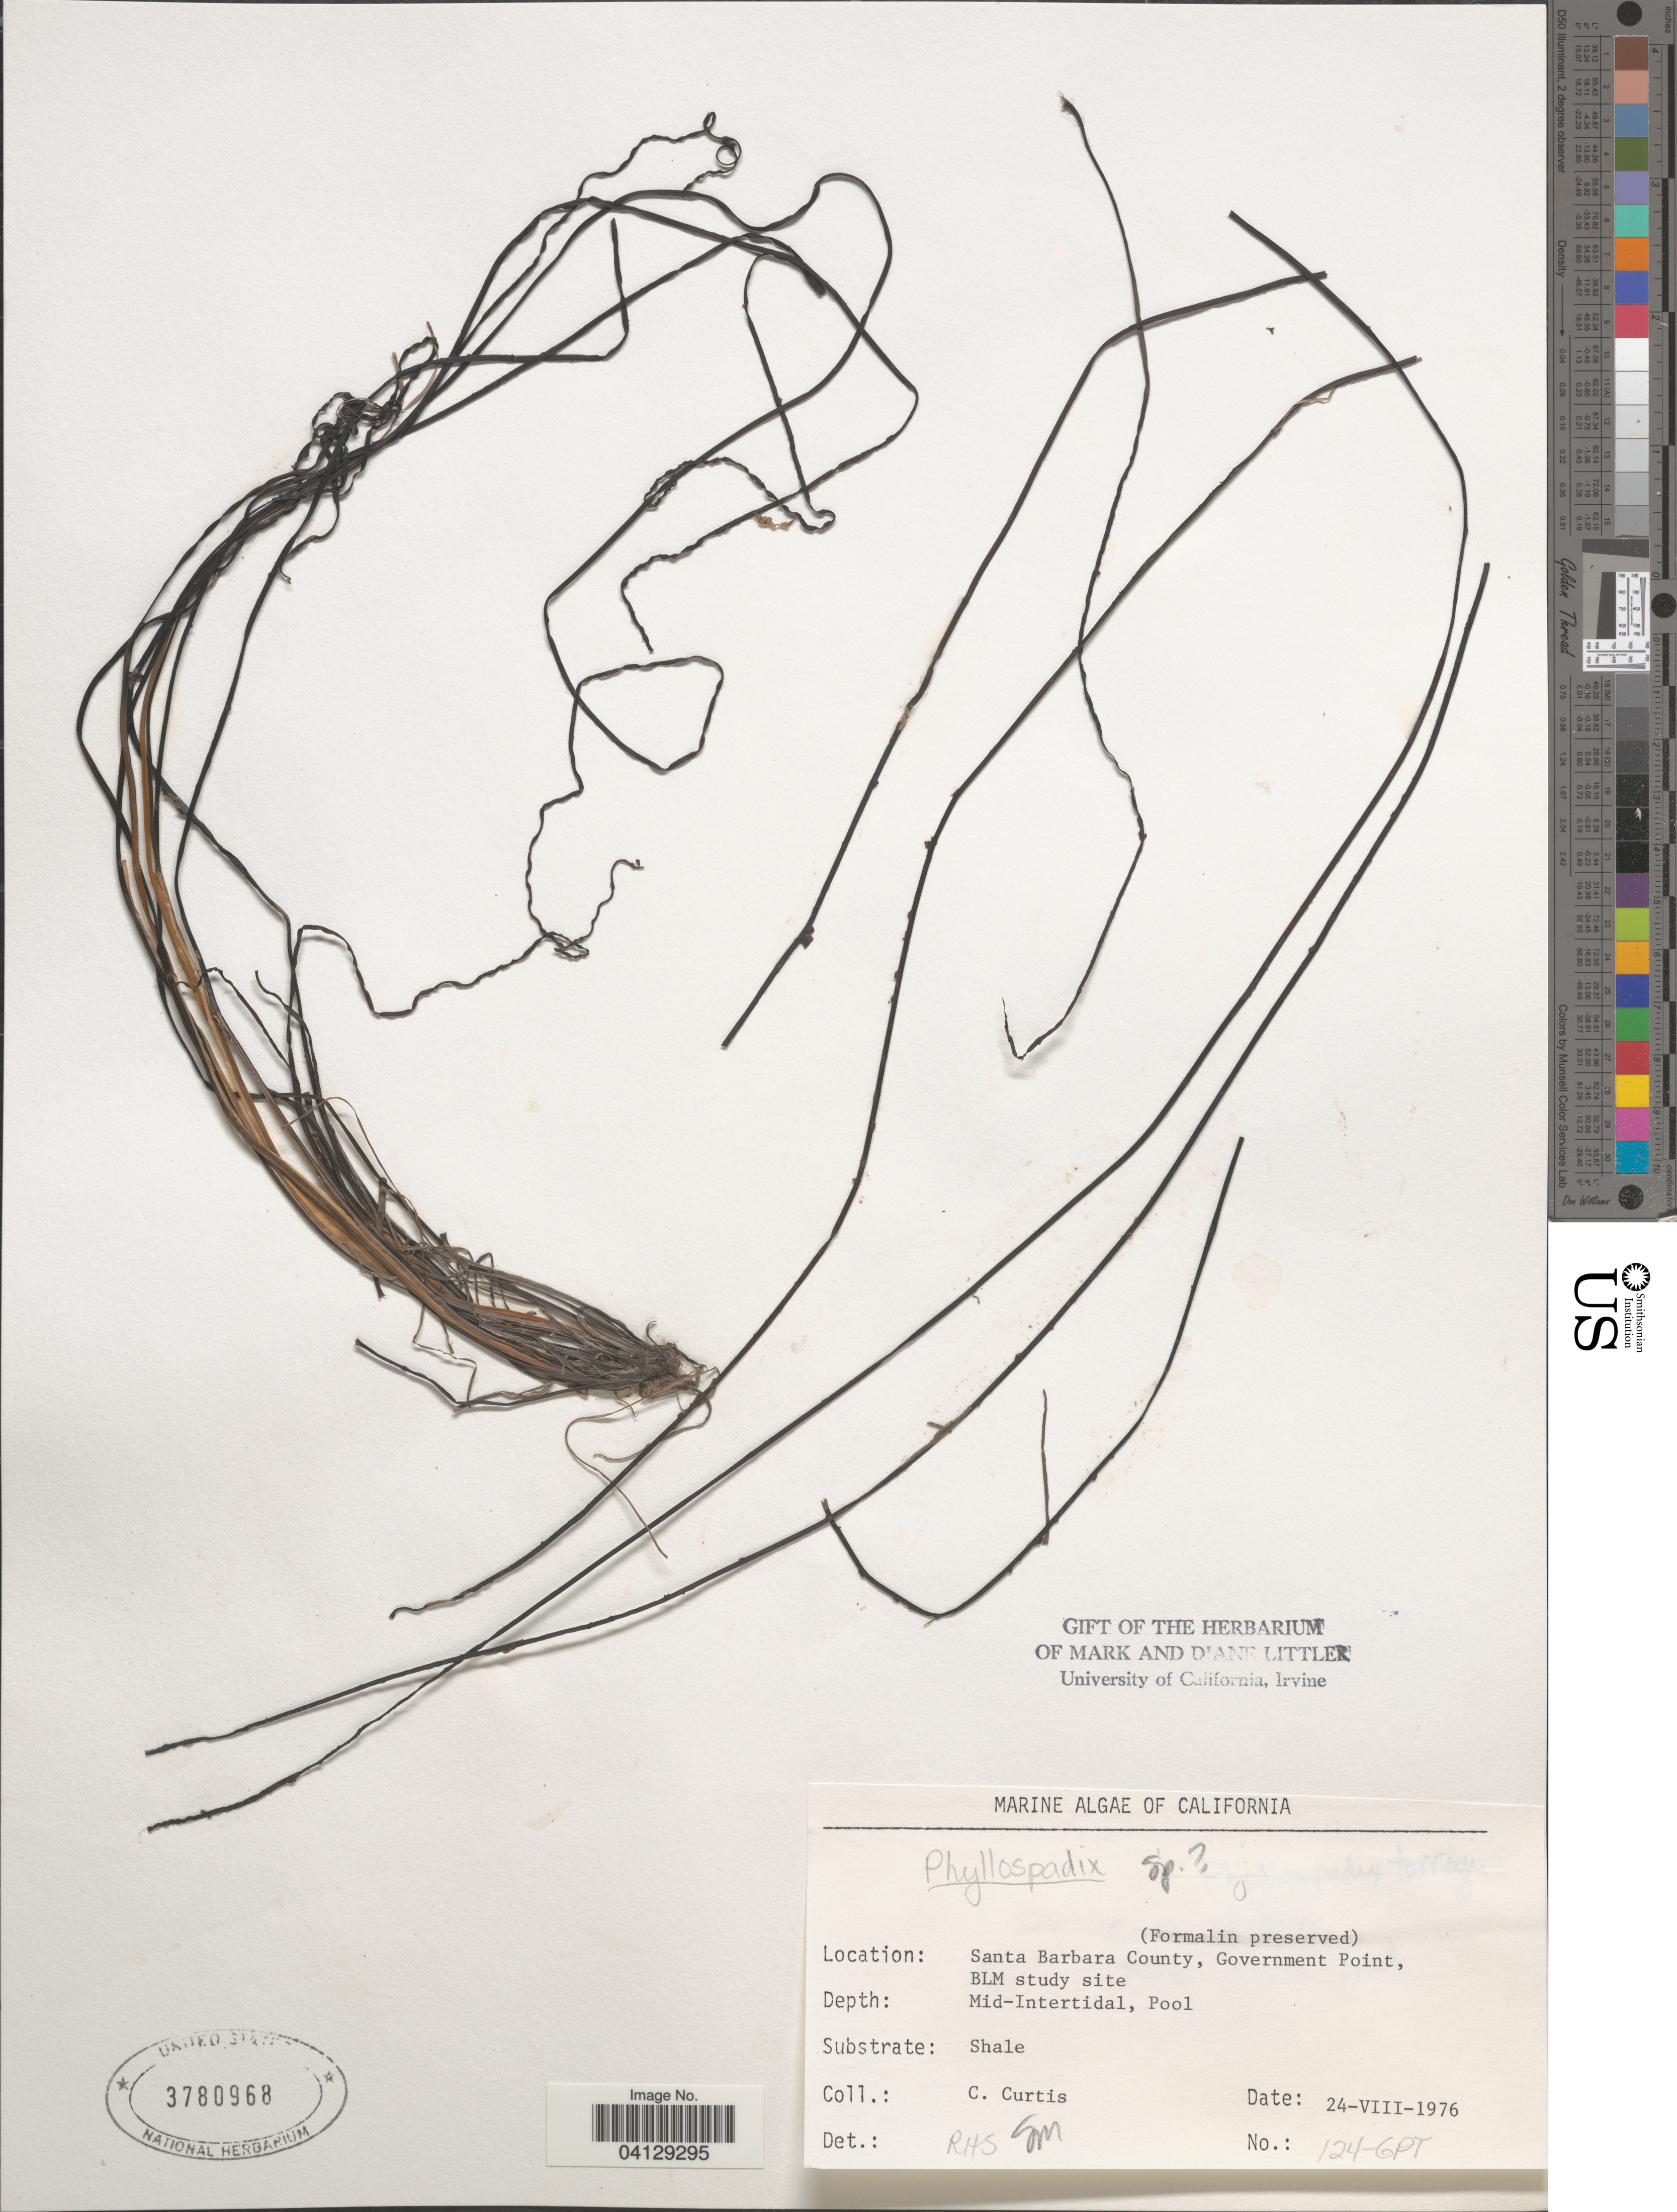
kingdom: Plantae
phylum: Tracheophyta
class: Liliopsida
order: Alismatales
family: Zosteraceae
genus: Phyllospadix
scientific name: Phyllospadix sp.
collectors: C. Curtis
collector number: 124-GPT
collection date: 1976-08-24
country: United States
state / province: California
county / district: Santa Barbara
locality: Santa Barbara County, Government Point, BLM study site.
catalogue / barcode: US 3780968